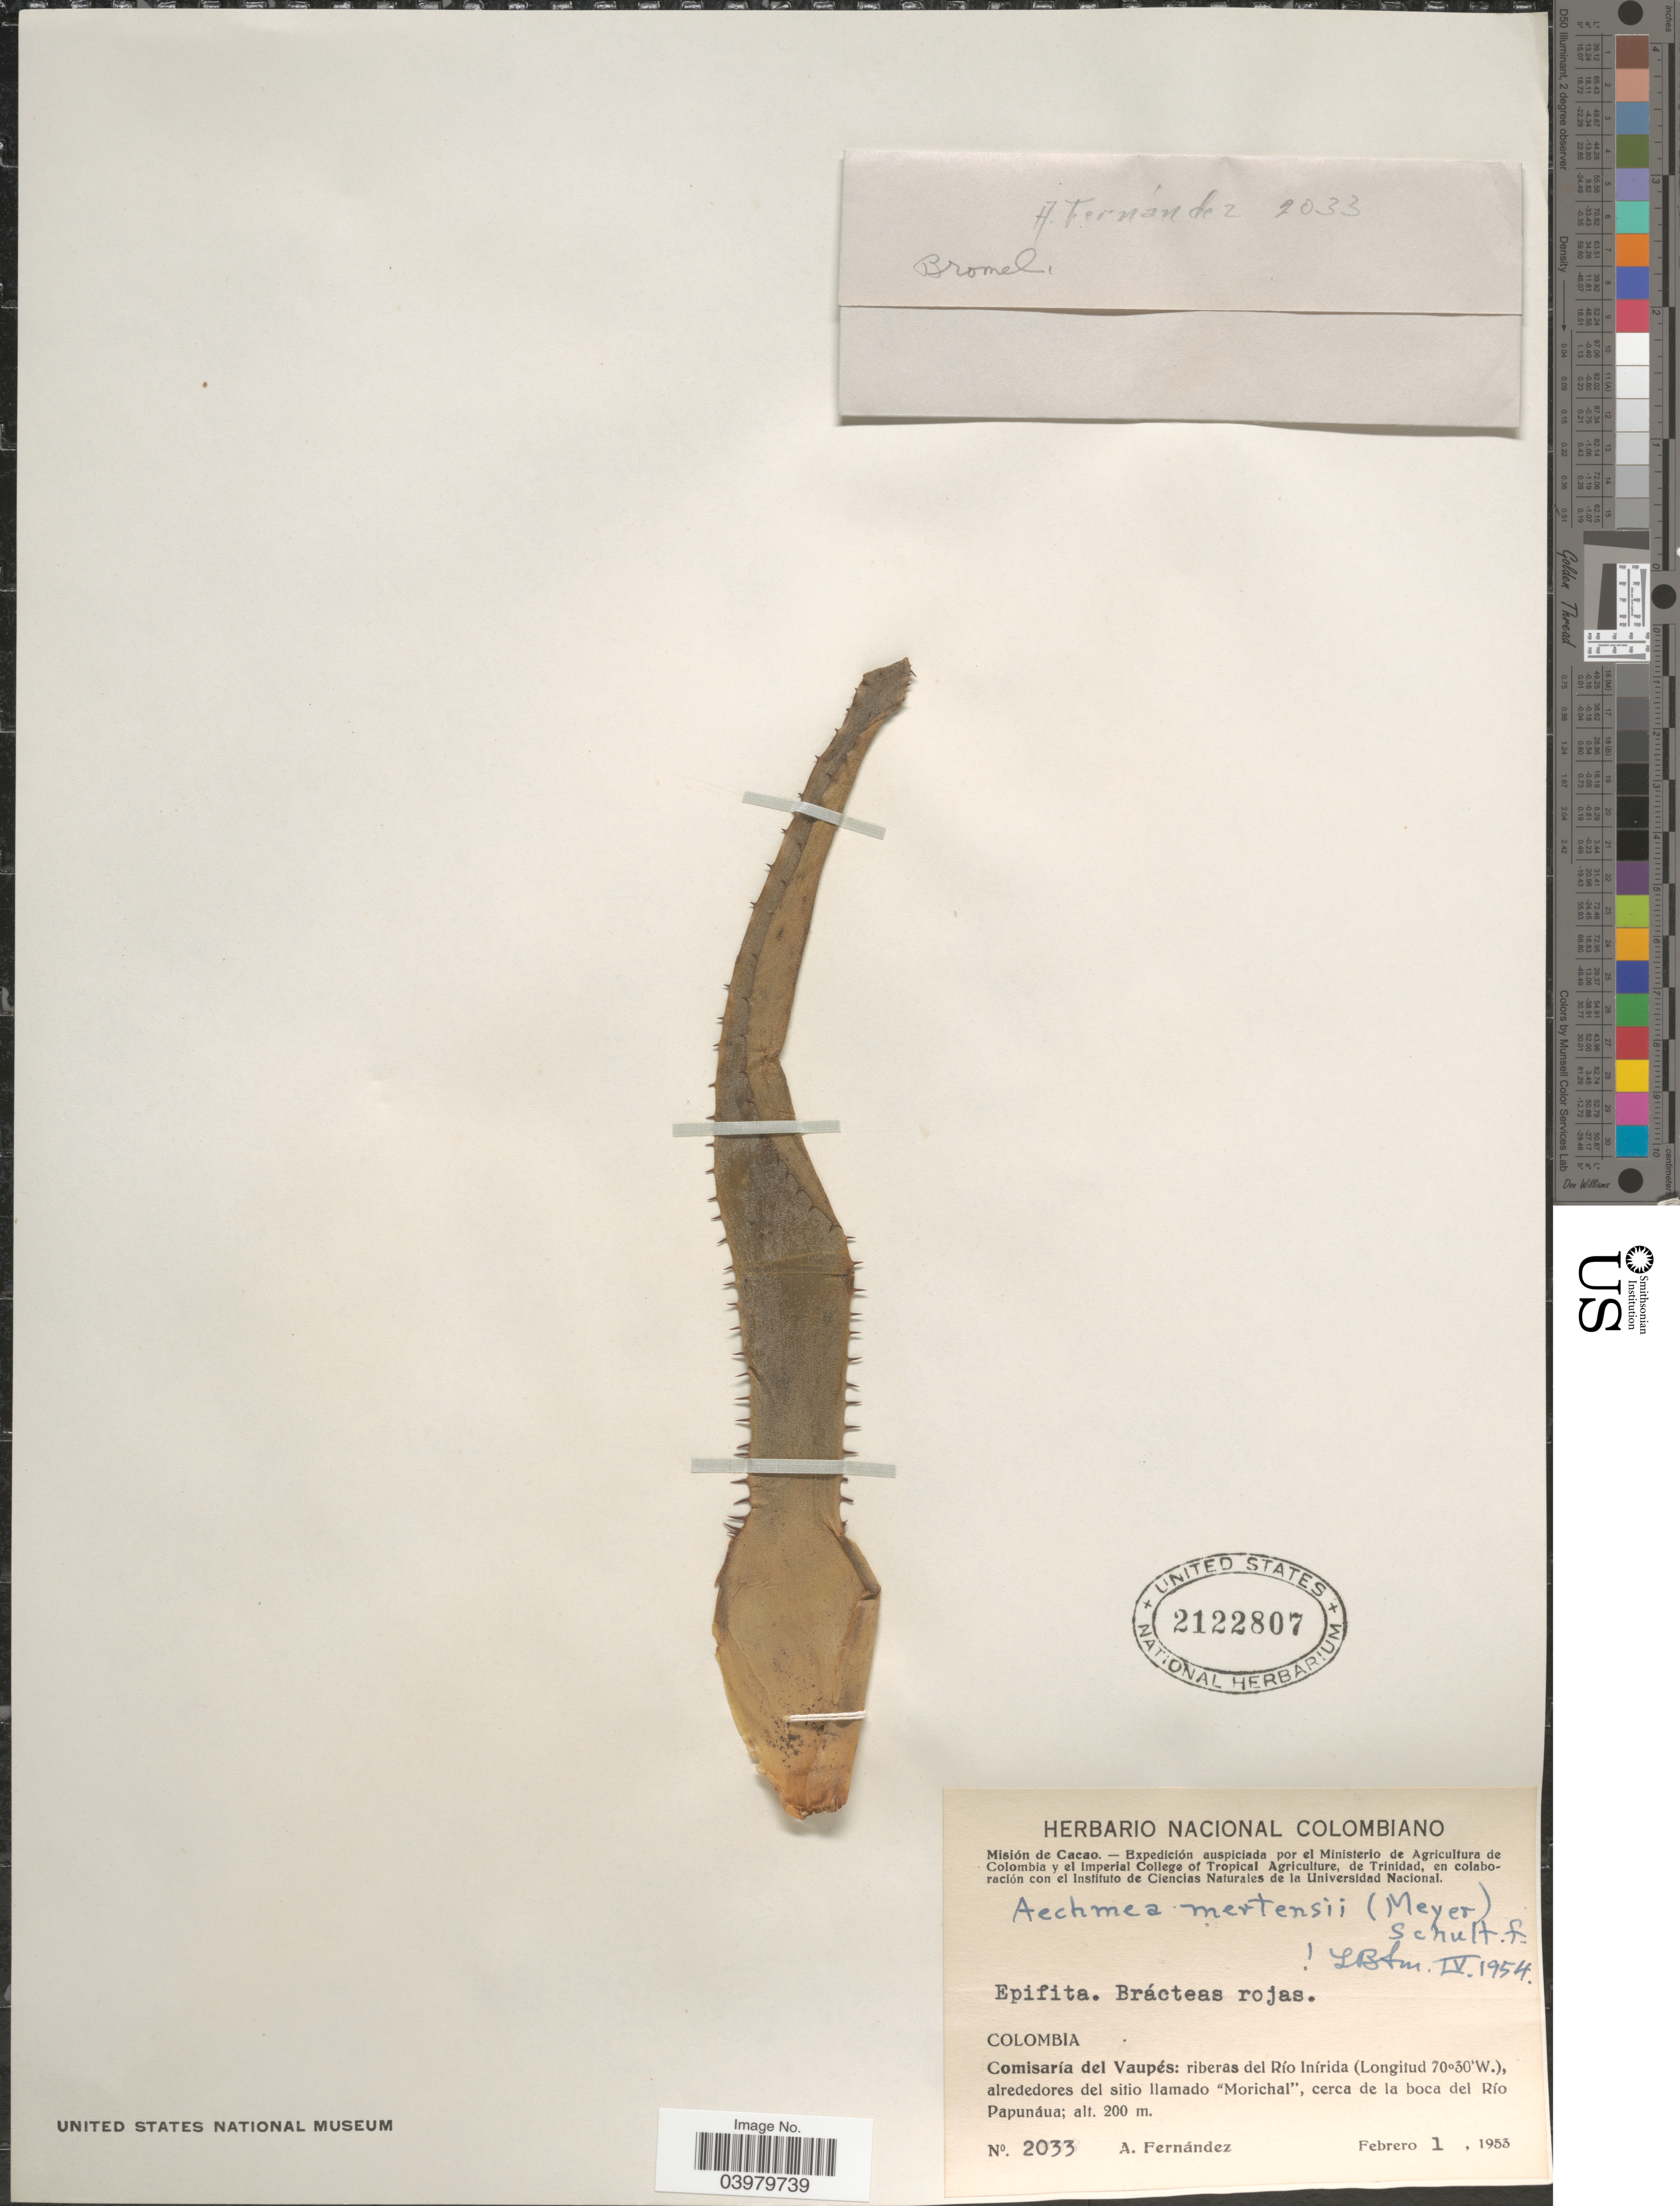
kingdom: Plantae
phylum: Tracheophyta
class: Liliopsida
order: Poales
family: Bromeliaceae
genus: Aechmea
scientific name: Aechmea mertensii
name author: (G. Mey.) Schult. & Schult. f.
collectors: A. Fernández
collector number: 2033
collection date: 1953-02-01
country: Colombia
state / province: Vaupés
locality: Comisaría del Vaupés: riberas del Río Inírida, alrededores del sitio llamado "Morichal", cerca de la boca del Río Papunáua.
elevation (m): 200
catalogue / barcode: US 2122807